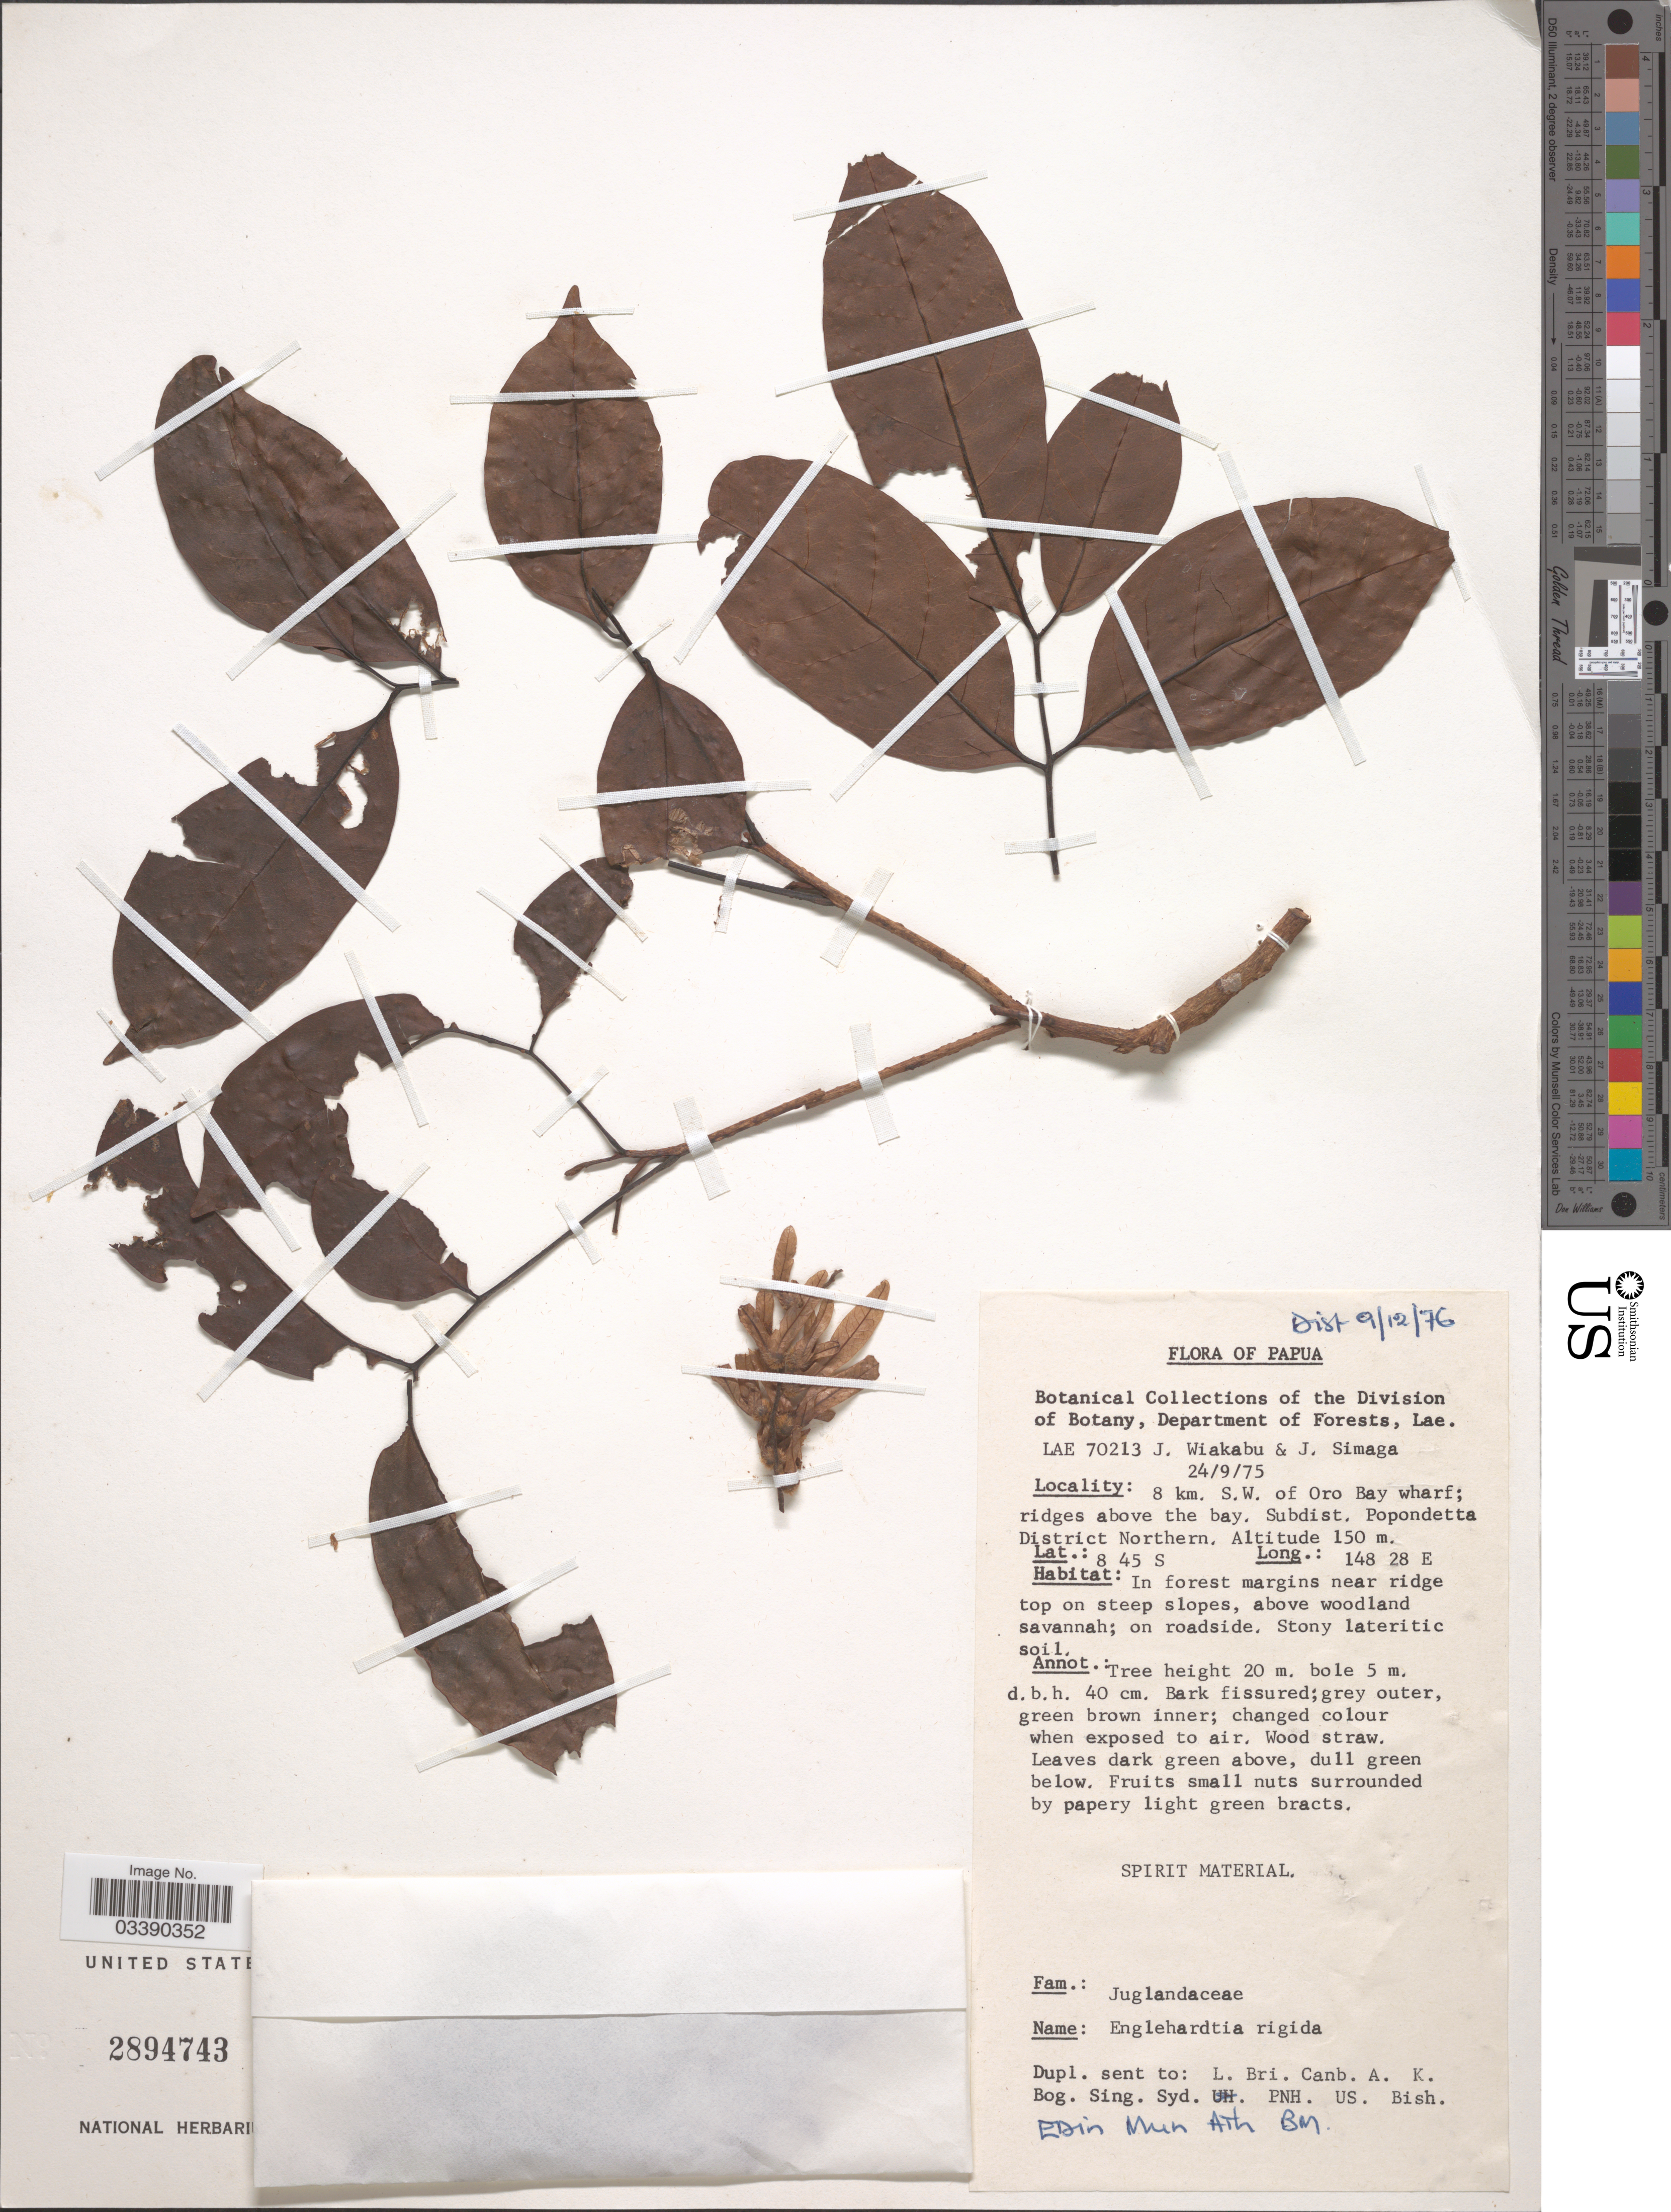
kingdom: Plantae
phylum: Tracheophyta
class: Magnoliopsida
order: Fagales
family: Juglandaceae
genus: Engelhardia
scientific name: Engelhardia rigida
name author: Blume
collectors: J. Wiakabu & J. Simaga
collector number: LAE 70213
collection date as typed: Transcribed d/m/y: 24/9/75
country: Papua New Guinea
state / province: Northern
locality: Papua. 8 km. S.W. of Oro Bay wharf; ridges above the bay. Subdist. Popondetta District Northern.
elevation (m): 150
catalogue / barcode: US 2894743